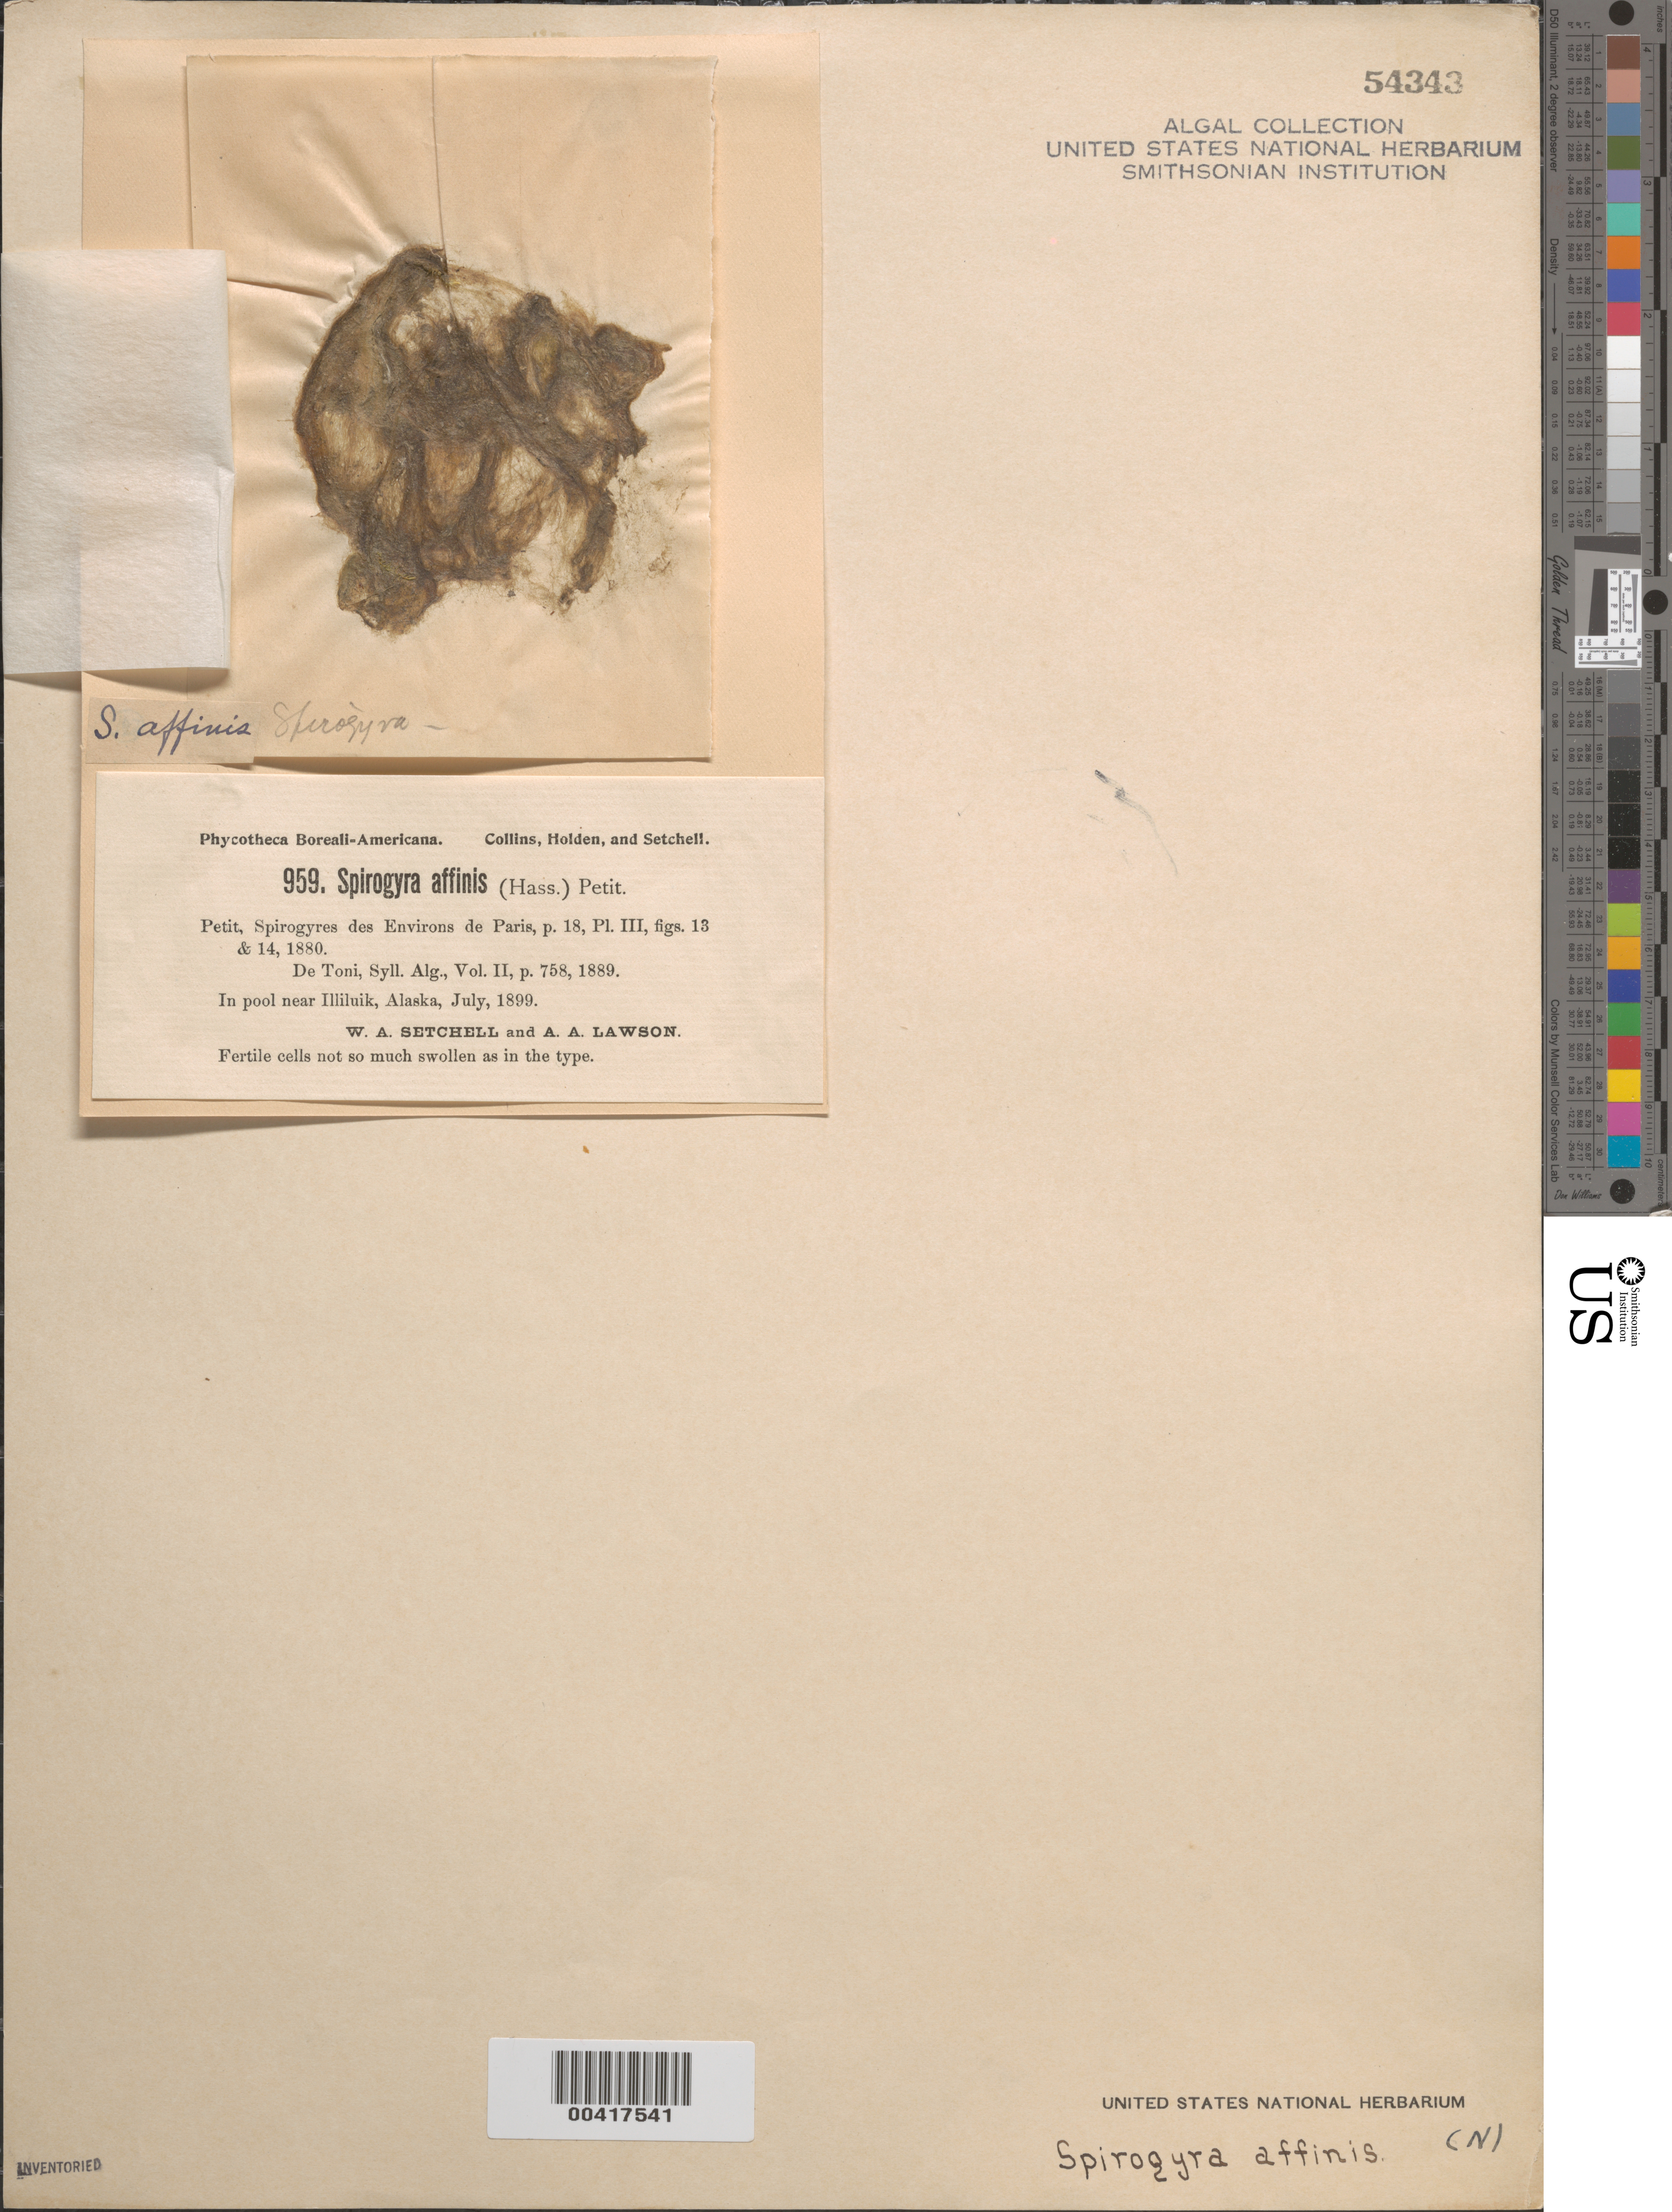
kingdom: Plantae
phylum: Charophyta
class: Zygnematophyceae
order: Zygnematales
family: Zygnemataceae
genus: Spirogyra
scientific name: Spirogyra affinis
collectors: W. Setchell & A. A. Lawson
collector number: PB-A 959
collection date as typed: Jul 1899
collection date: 1899-07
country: United States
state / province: Alaska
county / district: Aleutian Islands Division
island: Unalaska Island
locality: Near Unalaska (Iliuliuk)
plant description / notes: Collins, Holden & Setchell, Phycotheca Boreali-Americana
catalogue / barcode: US 54343